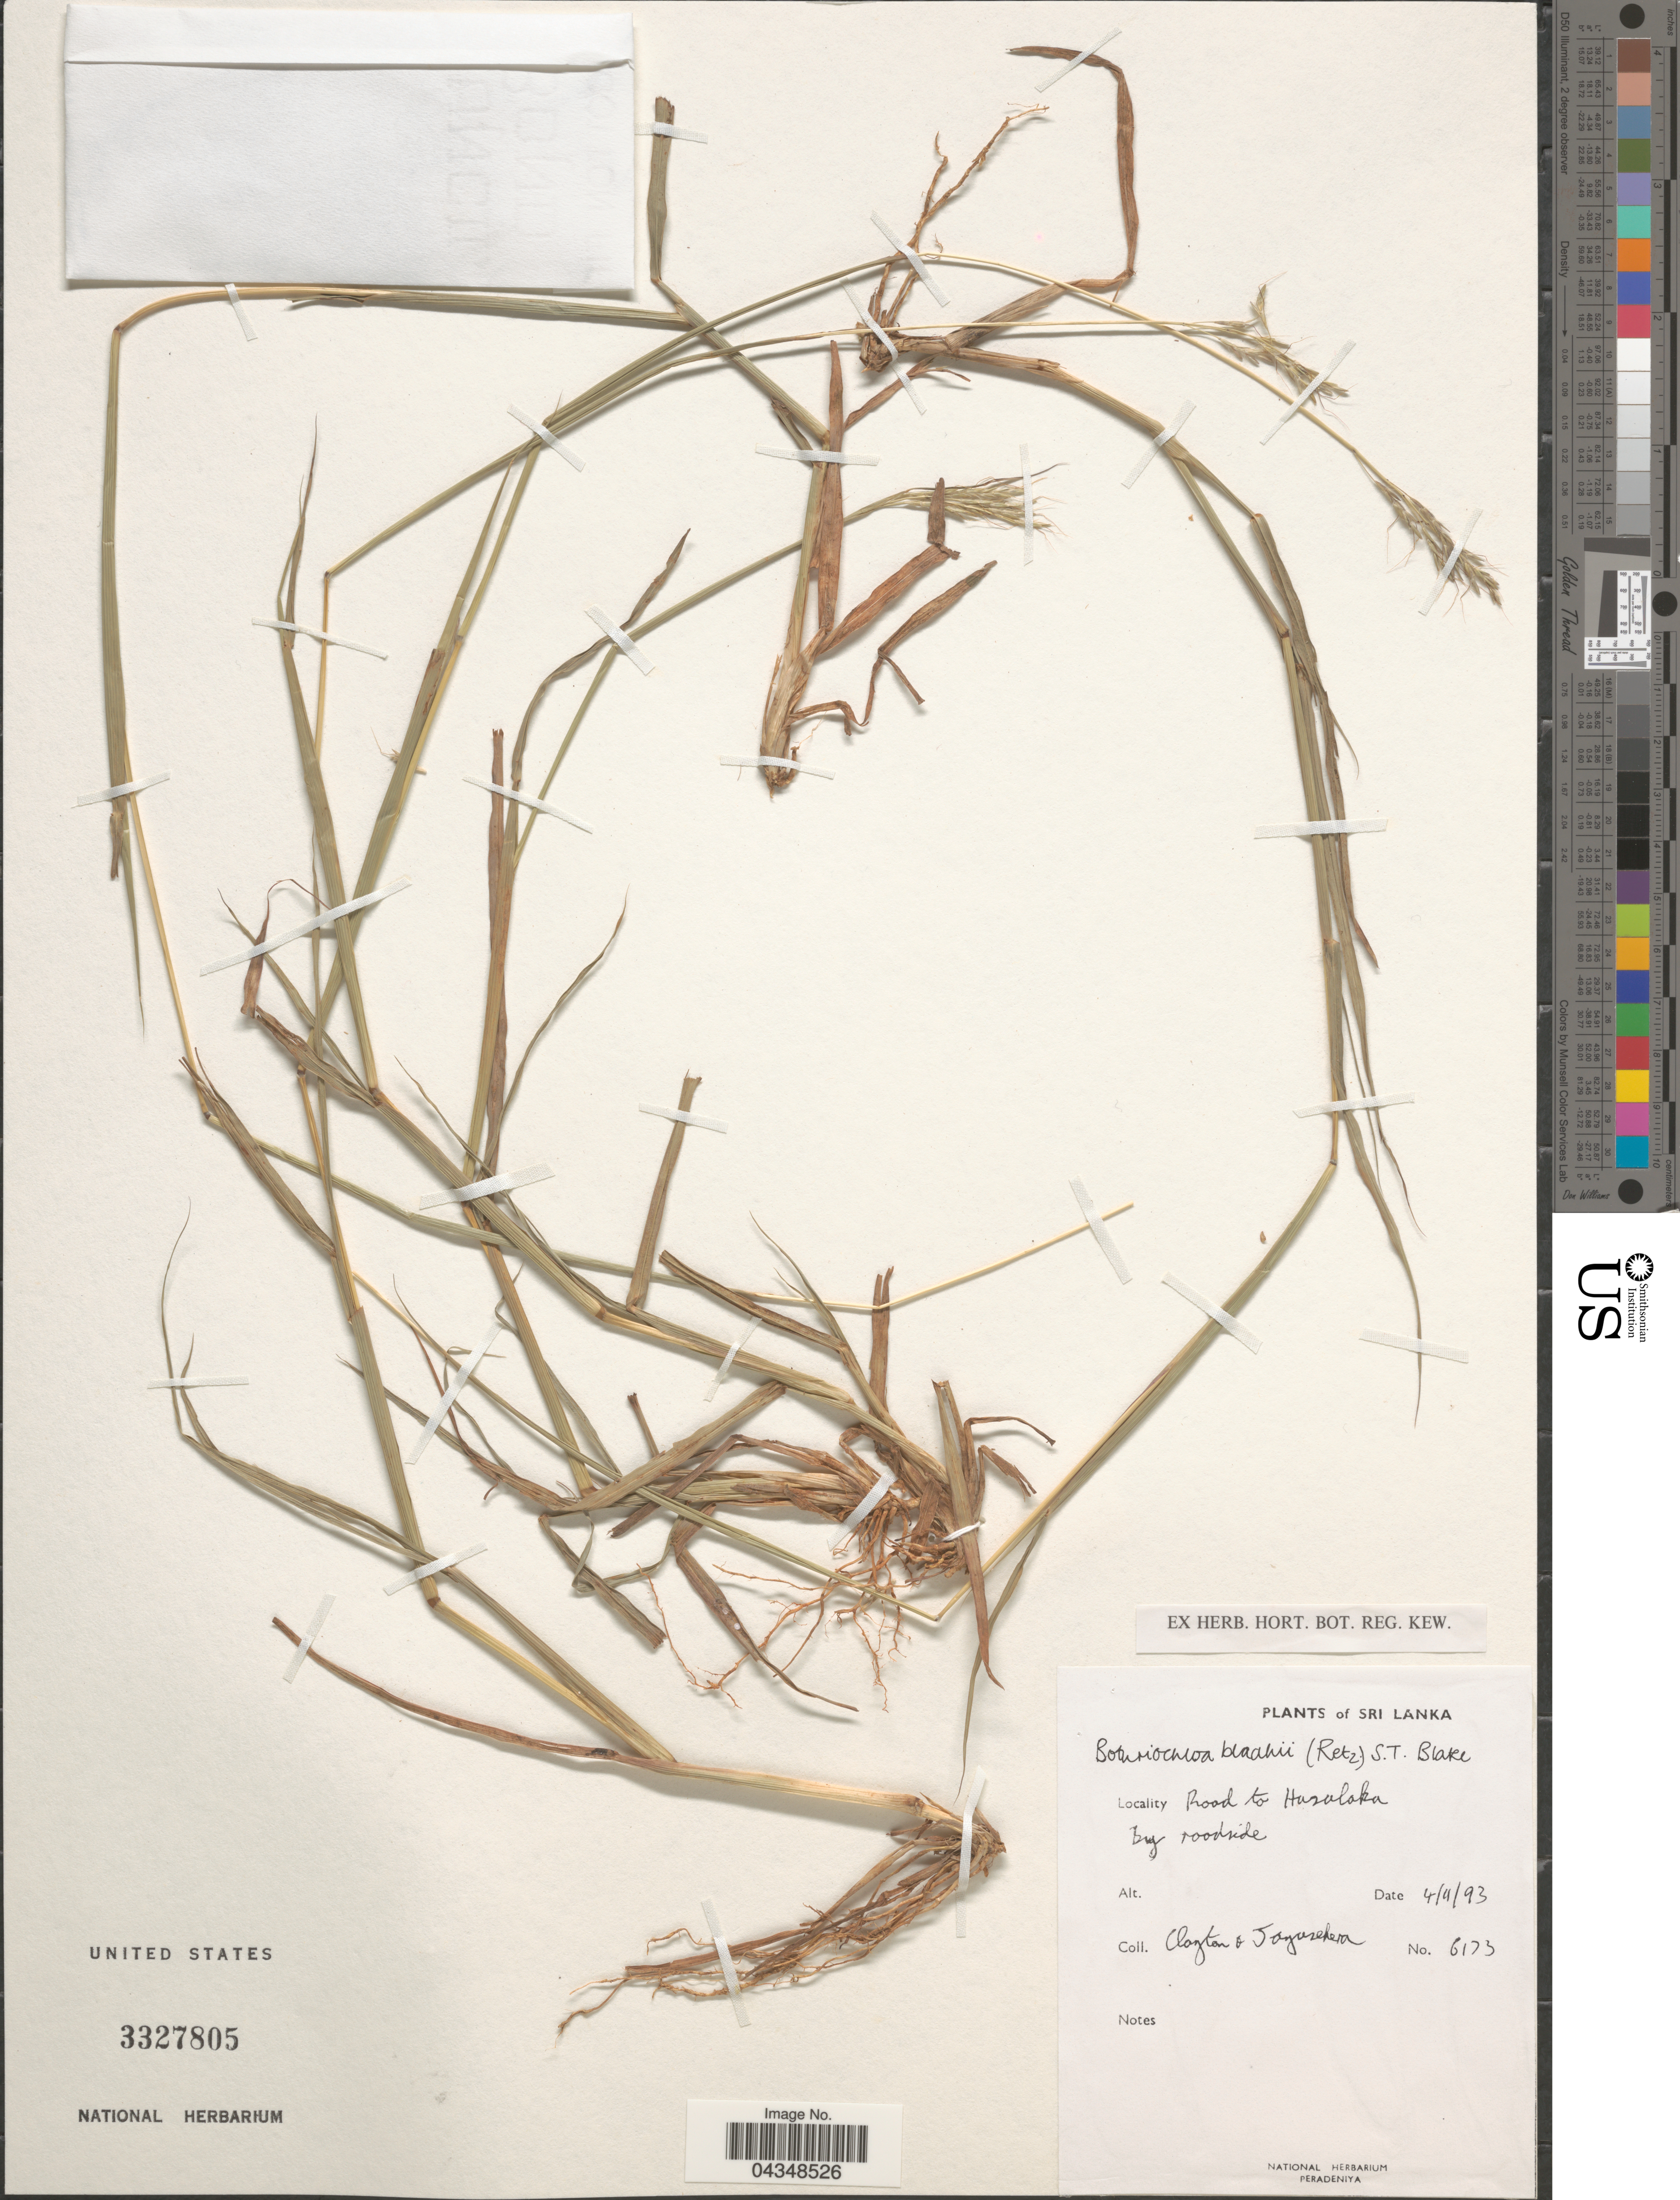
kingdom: Plantae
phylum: Tracheophyta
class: Liliopsida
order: Poales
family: Poaceae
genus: Bothriochloa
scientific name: Bothriochloa bladhii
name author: (Retz.) S.T. Blake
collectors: Clayton & -. Jayasekera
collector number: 6173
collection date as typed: Transcribed d/m/y: 4/11/93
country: Sri Lanka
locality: Road to Hasalaka by roadside.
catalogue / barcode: US 3327805